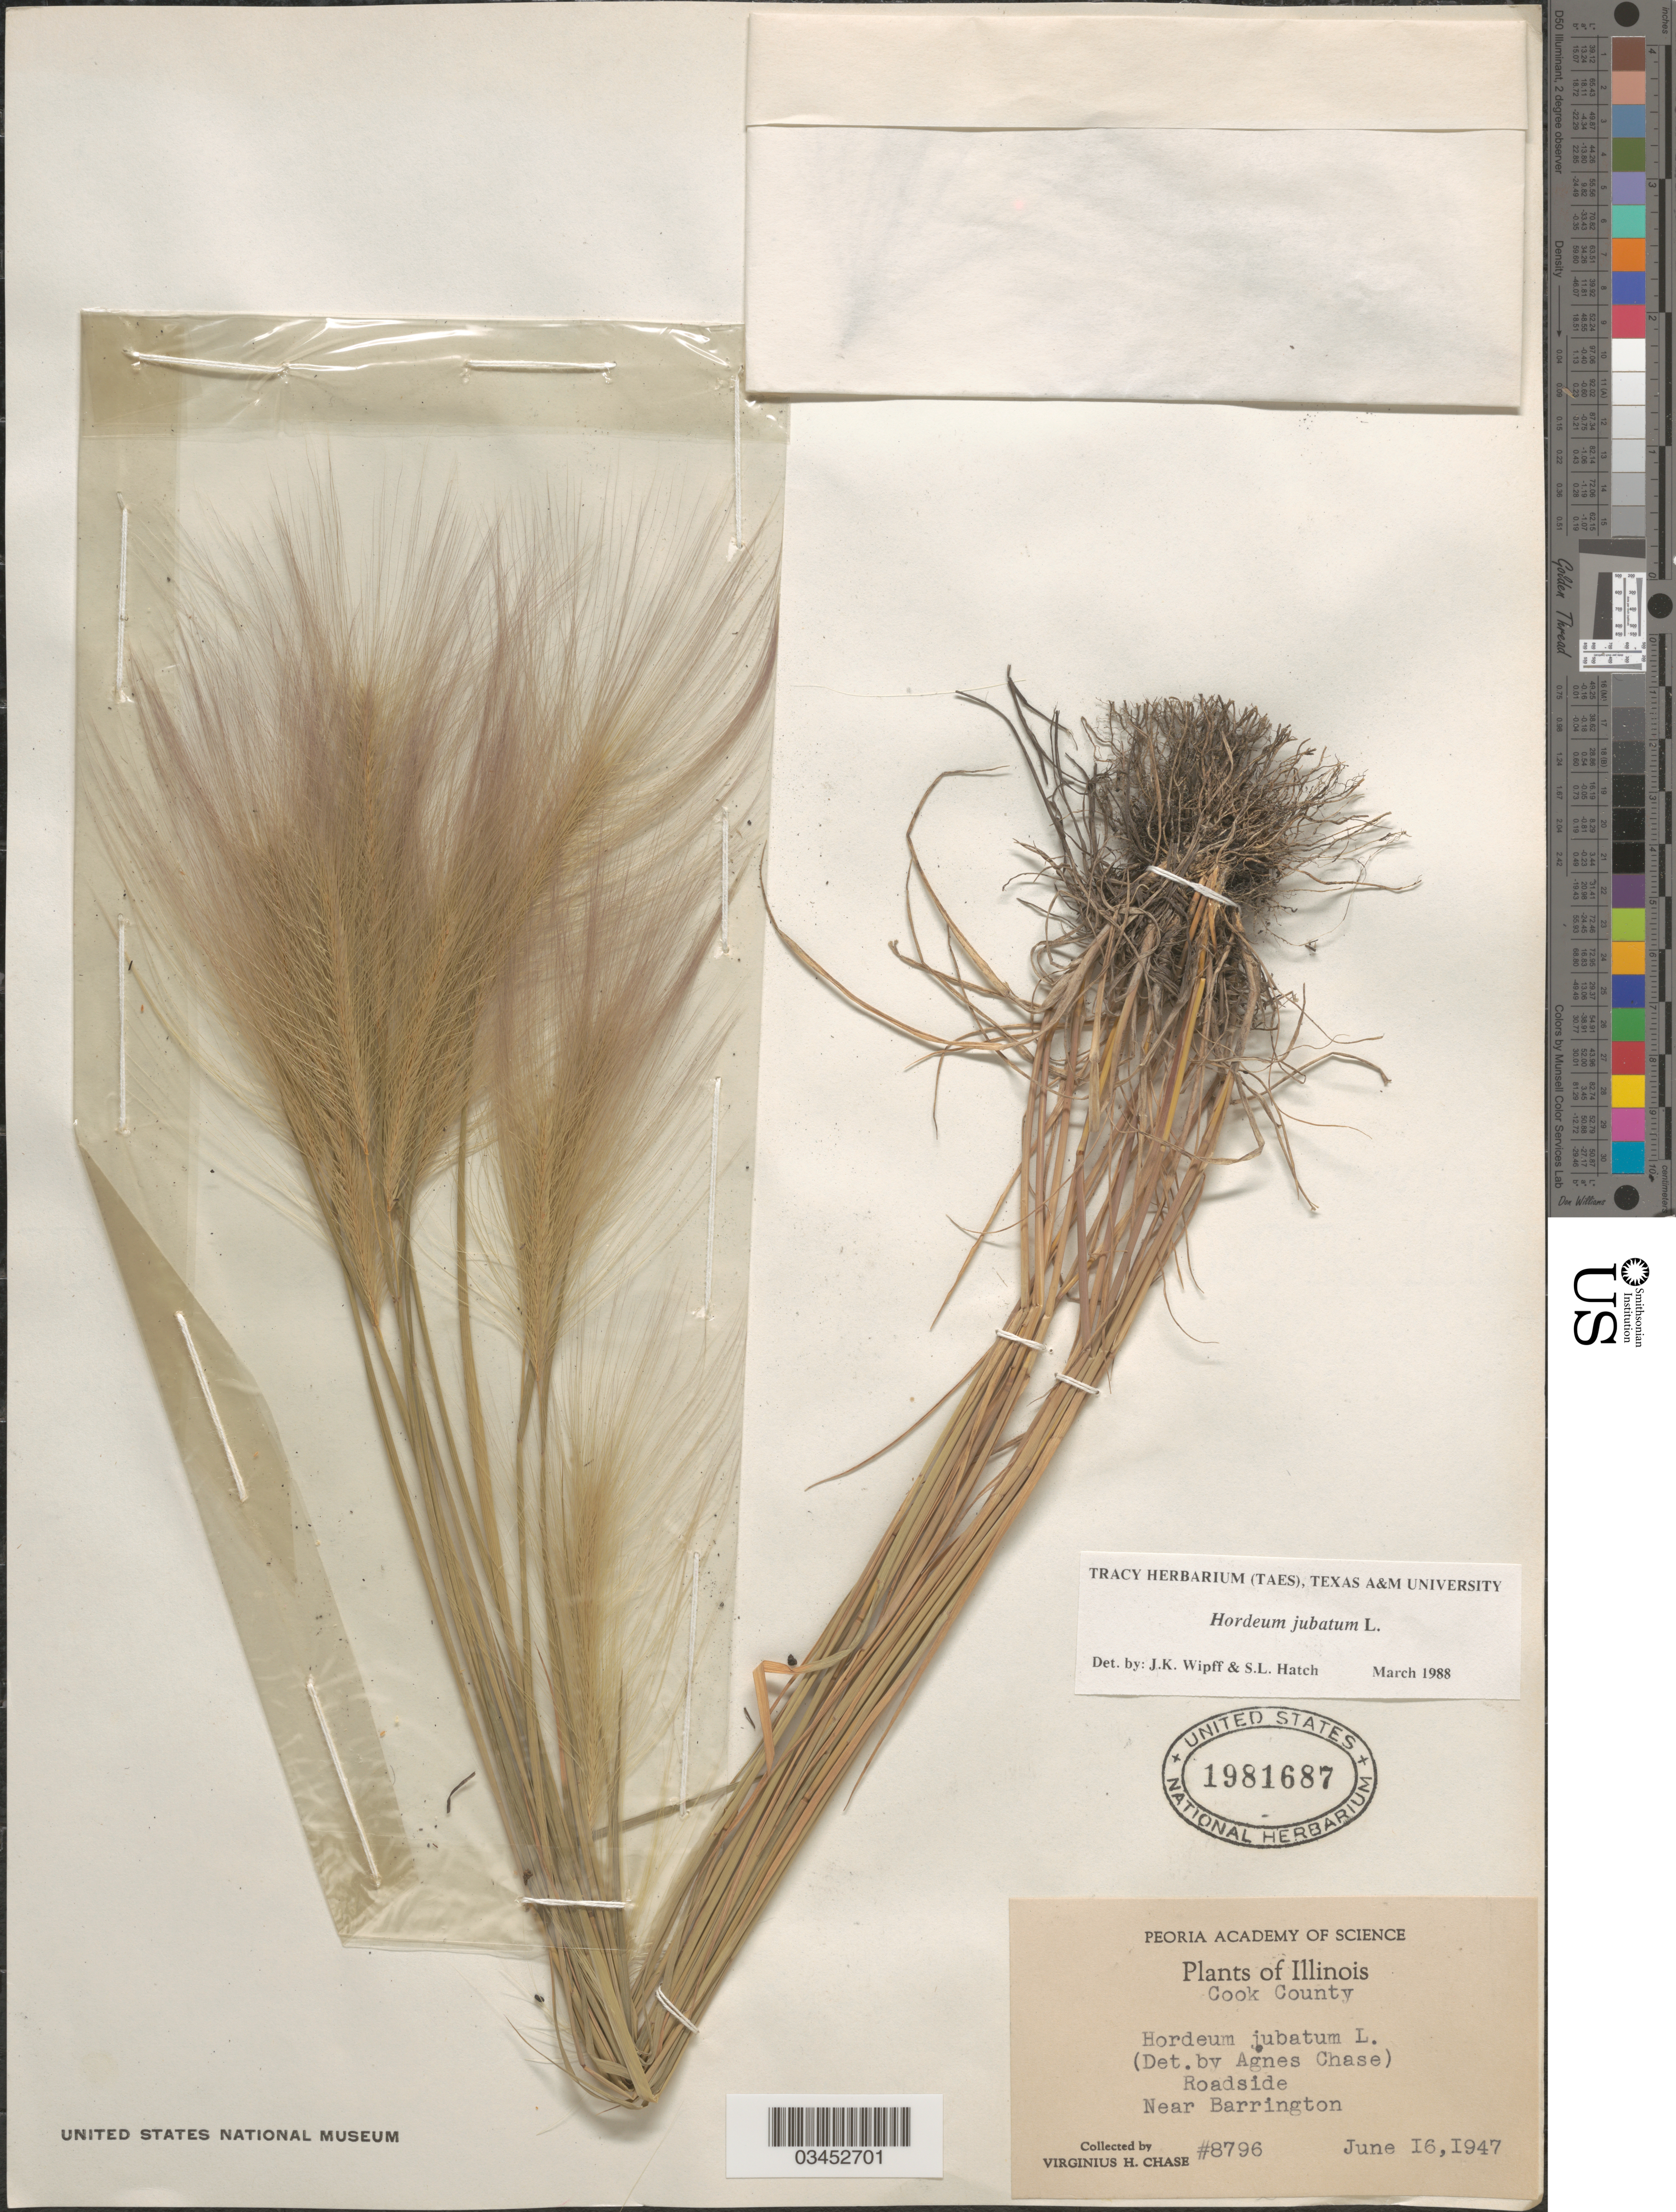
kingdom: Plantae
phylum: Tracheophyta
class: Liliopsida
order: Poales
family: Poaceae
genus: Hordeum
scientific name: Hordeum jubatum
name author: L.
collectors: V. H. Chase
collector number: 8796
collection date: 1947-06-16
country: United States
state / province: Illinois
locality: Cook County. Roadside. Near Barrington.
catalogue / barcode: US 1981687